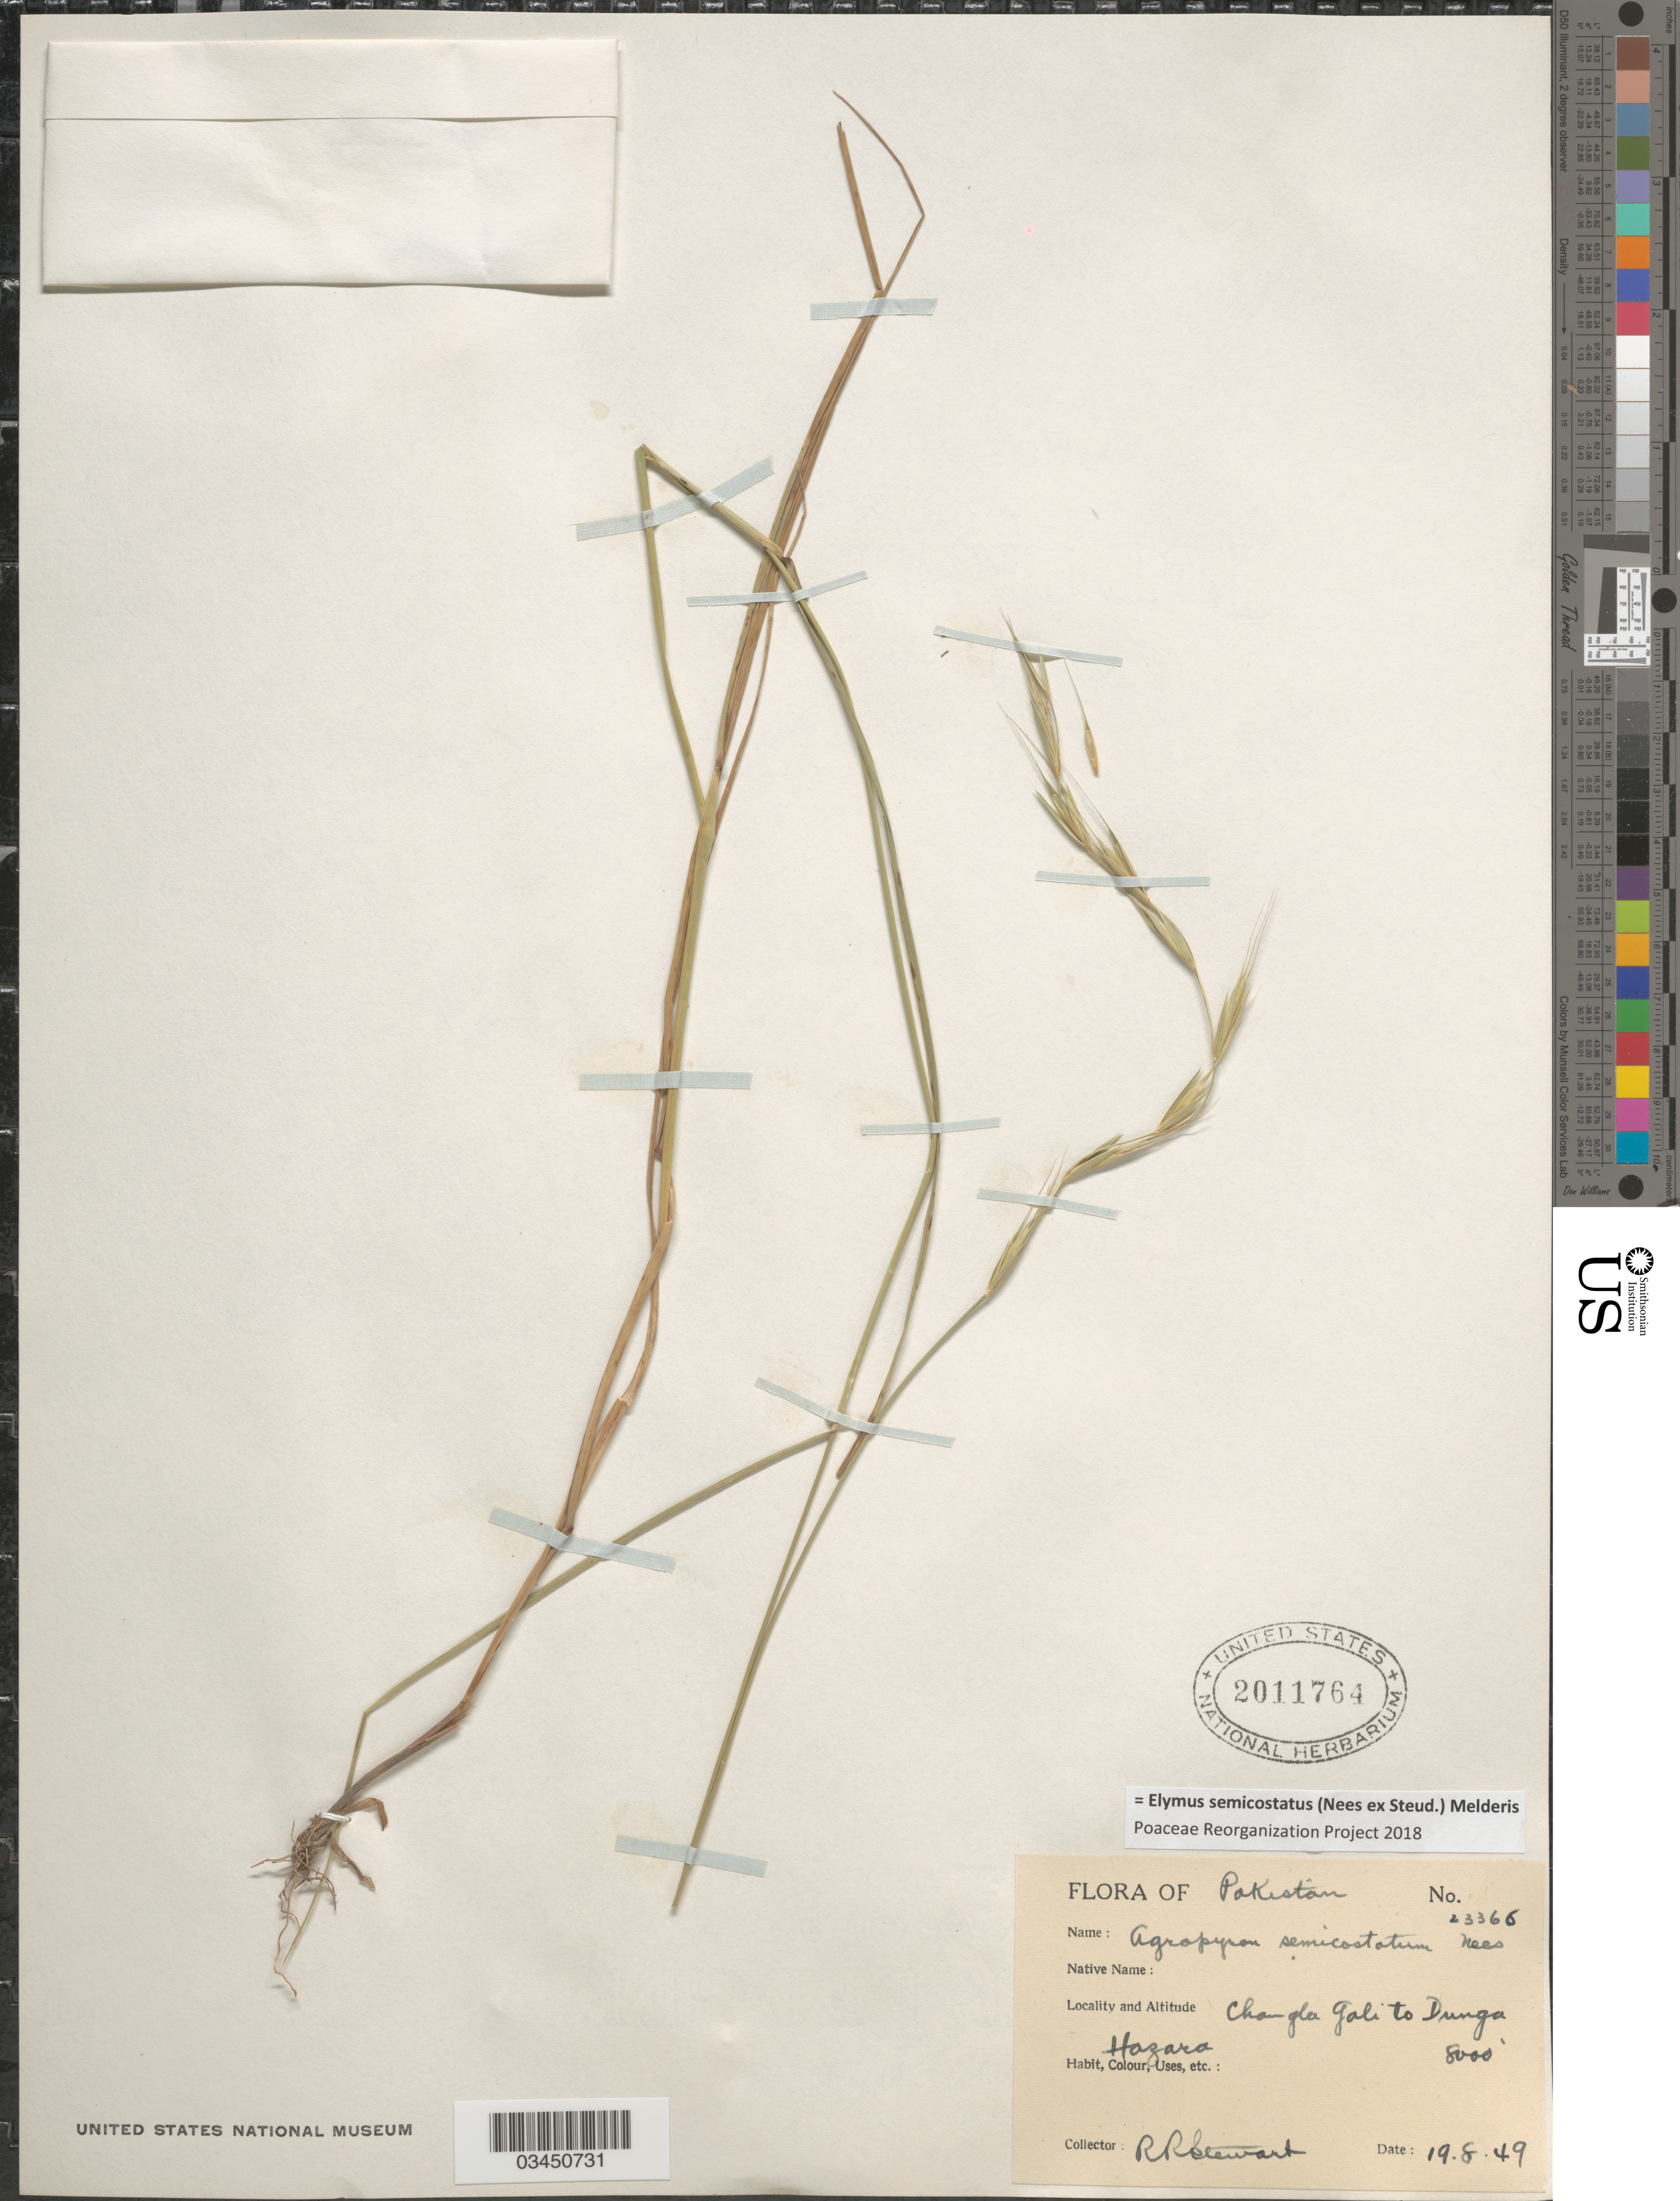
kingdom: Plantae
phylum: Tracheophyta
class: Liliopsida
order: Poales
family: Poaceae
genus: Elymus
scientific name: Elymus semicostatus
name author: (Nees ex Steud.) Melderis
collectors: R. Stewart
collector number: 23366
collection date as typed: Transcribed d/m/y: 19/8/49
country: Pakistan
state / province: Khyber Pakhtunkhwa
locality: Changla Gali to Dunga. Hazara.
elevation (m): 2438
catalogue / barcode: US 2011764